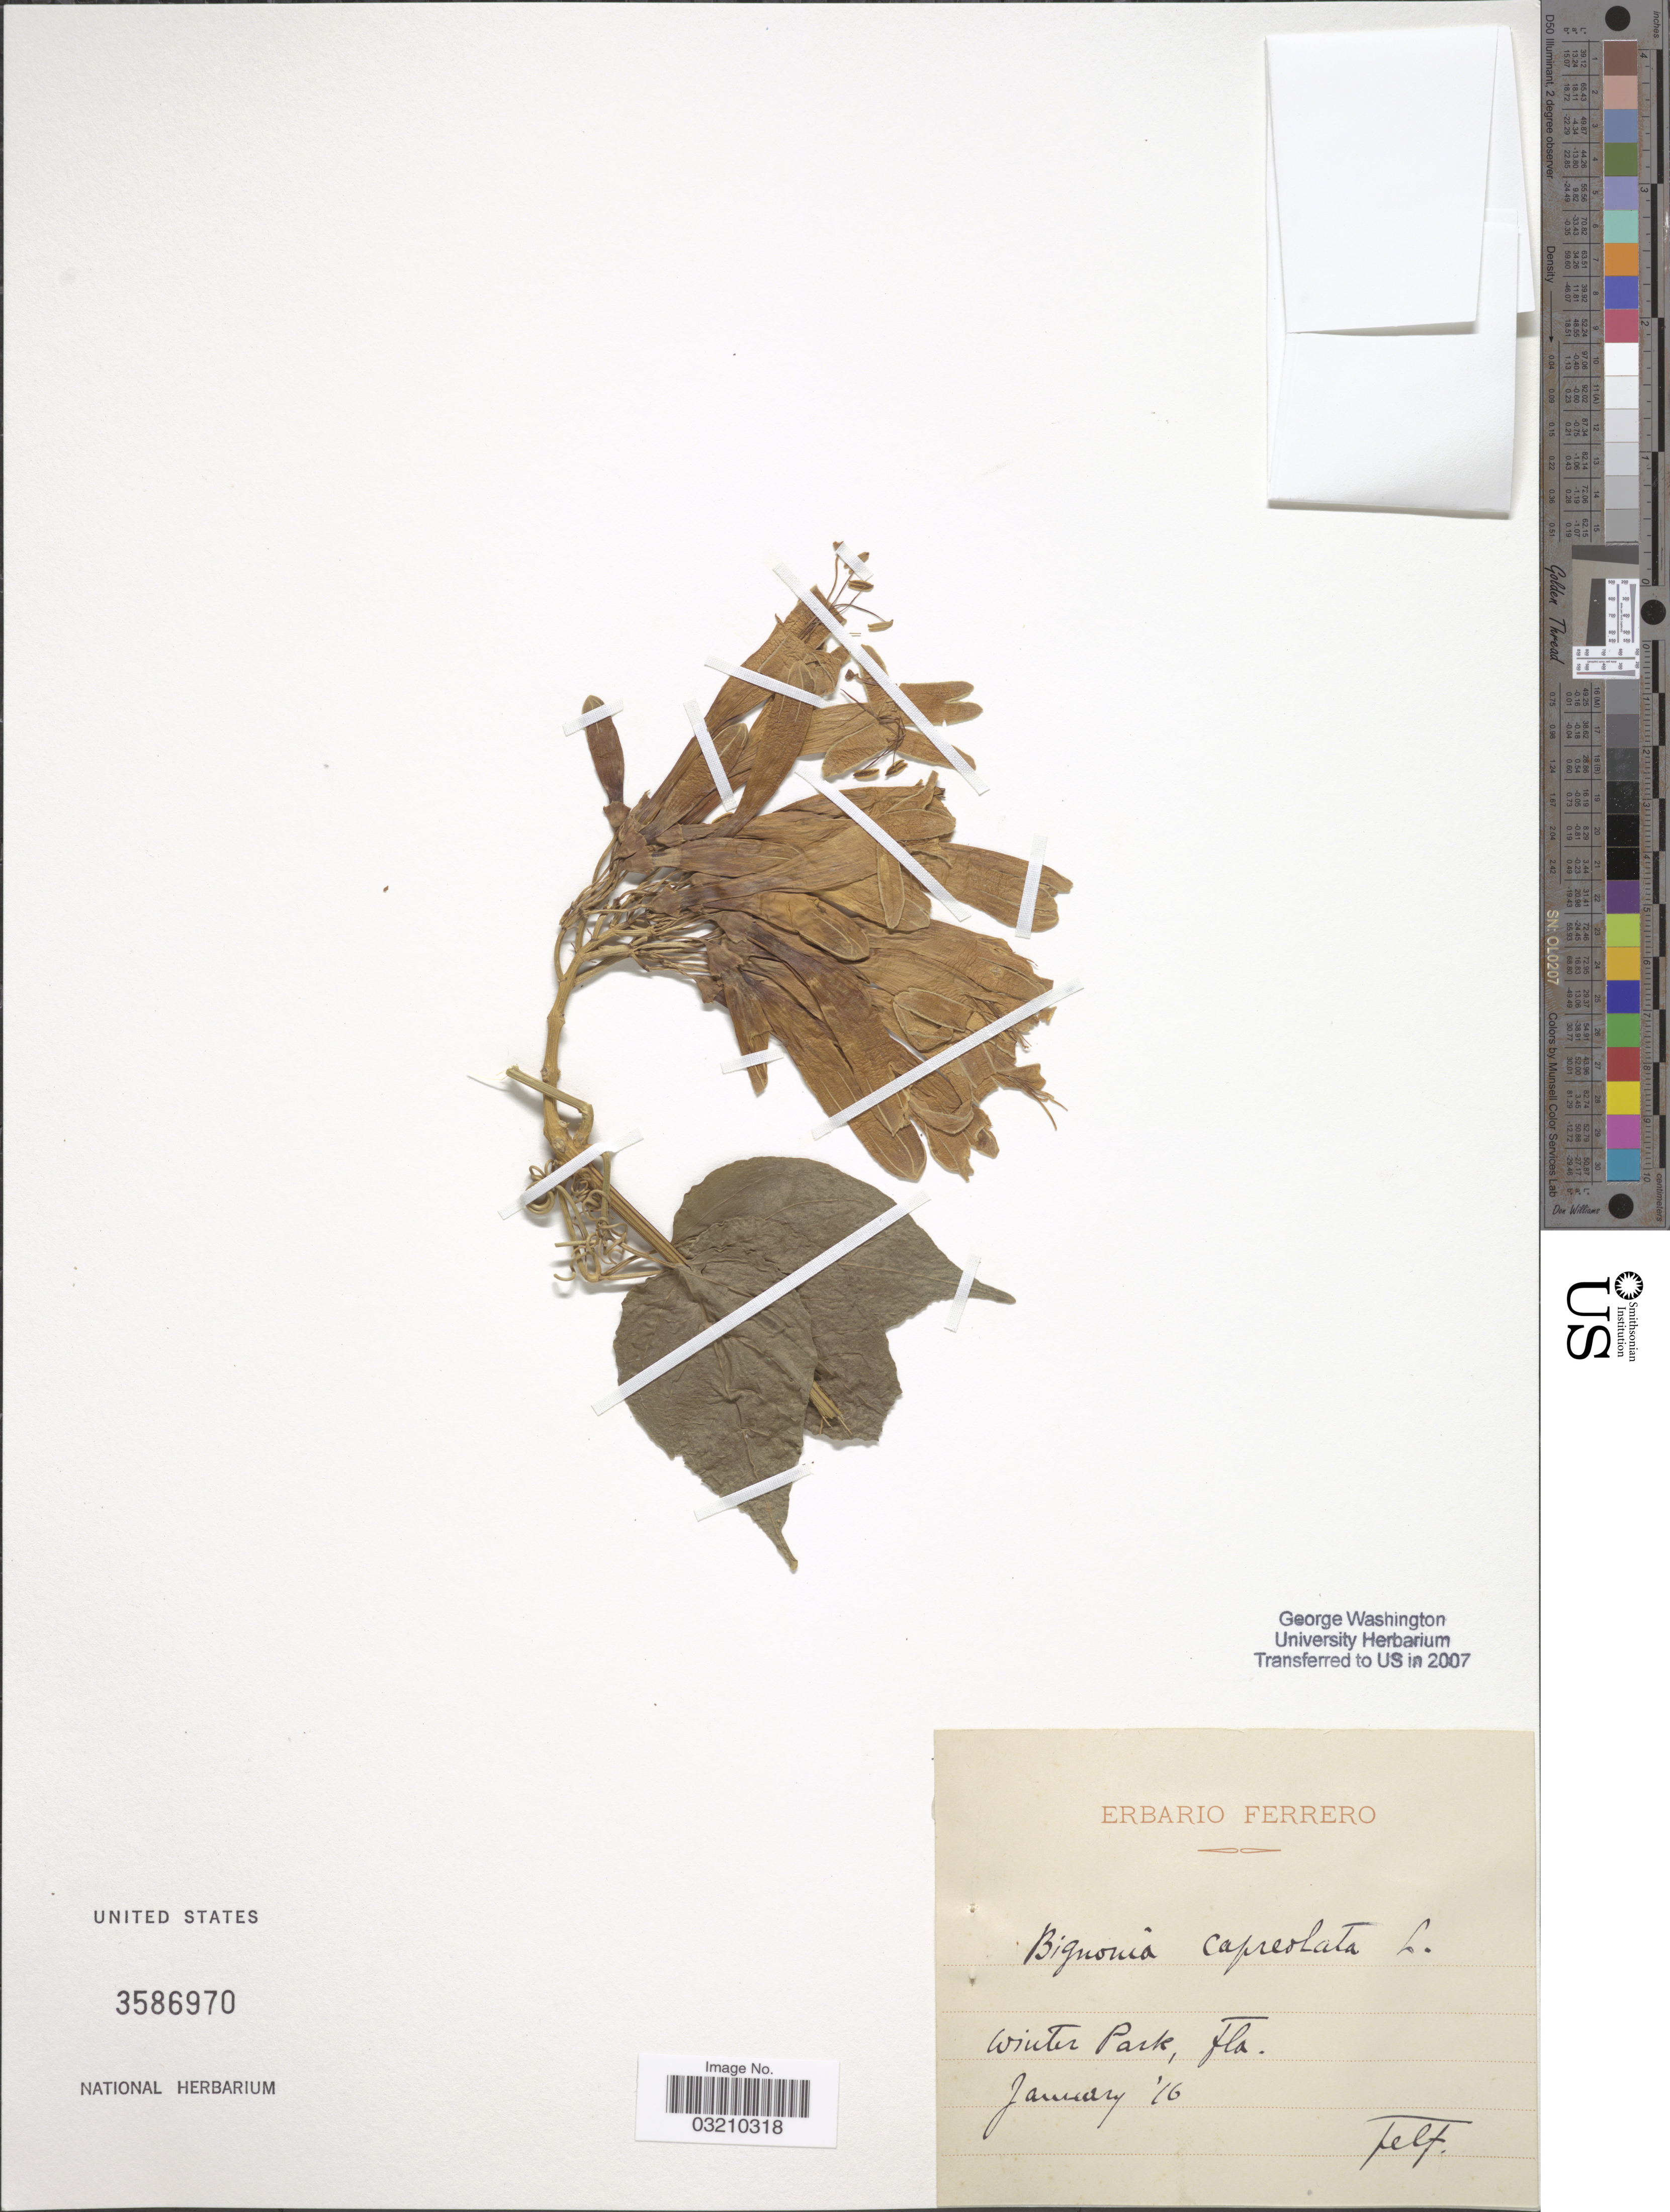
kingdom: Plantae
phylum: Tracheophyta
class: Magnoliopsida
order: Lamiales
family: Bignoniaceae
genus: Bignonia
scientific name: Bignonia capreolata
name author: L.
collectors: F. Ferrero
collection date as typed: Transcribed d/m/y: /1/16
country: United States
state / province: Florida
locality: Winter Park.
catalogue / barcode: US 3586970